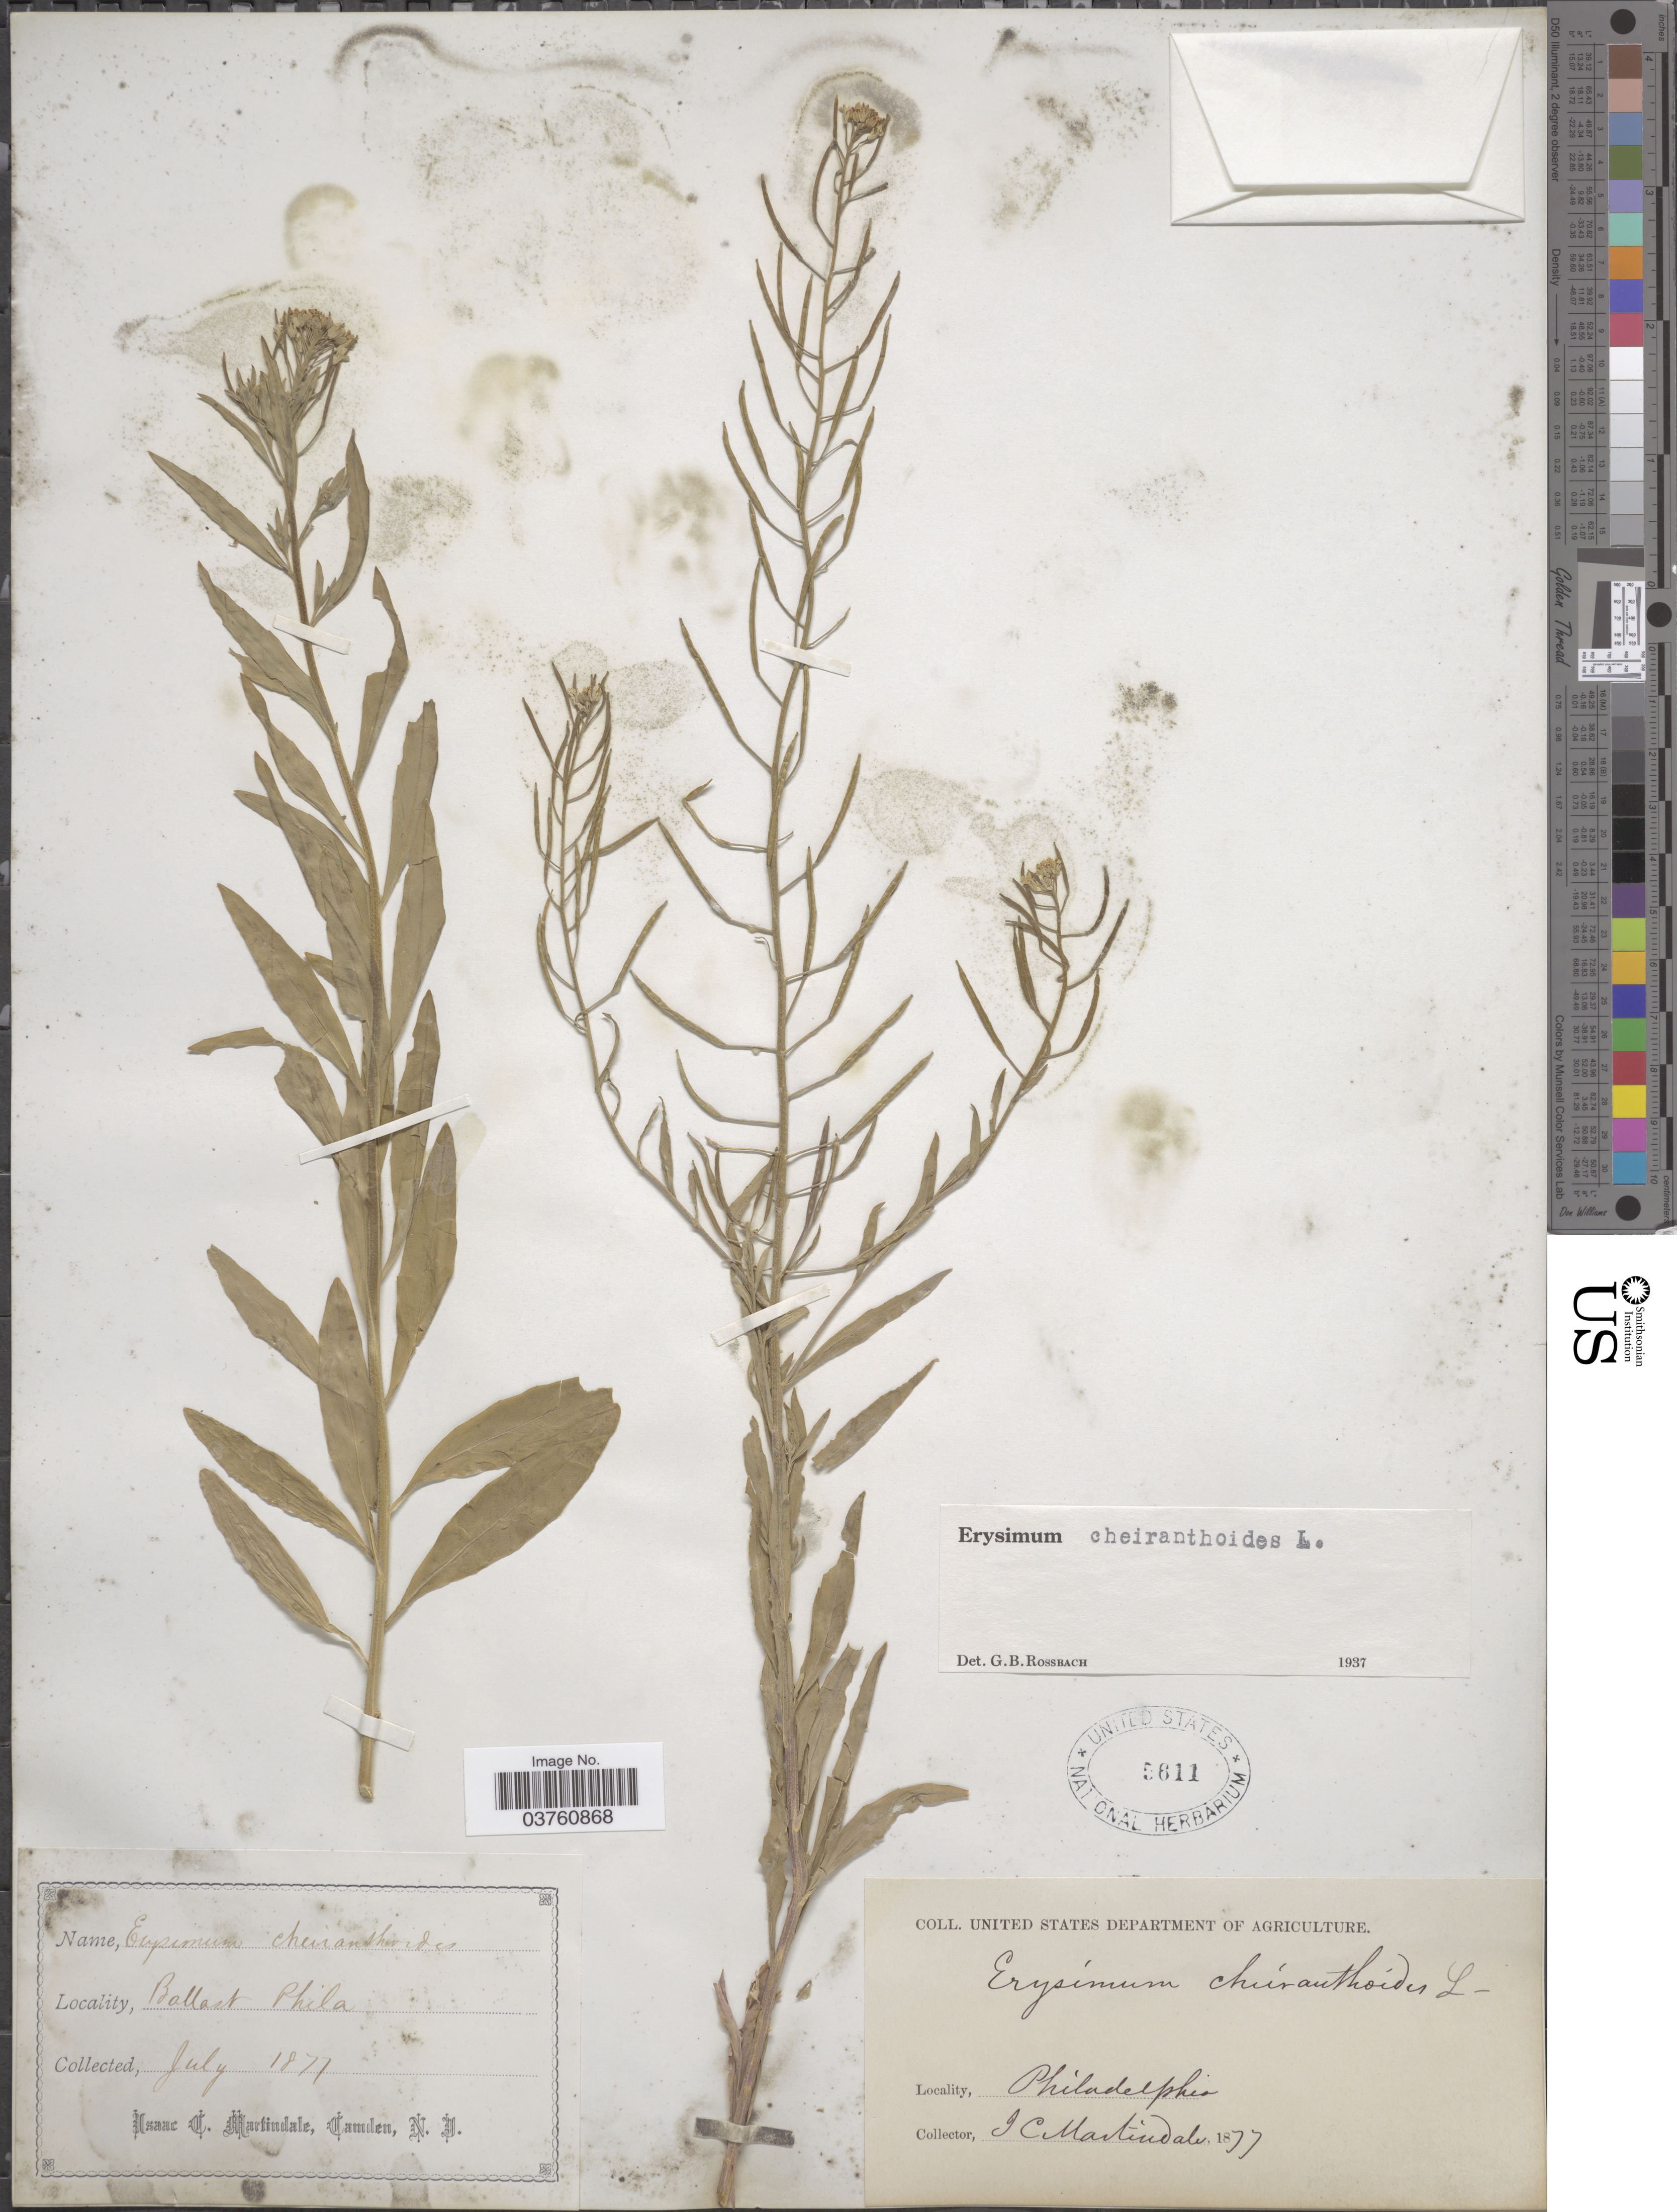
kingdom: Plantae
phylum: Tracheophyta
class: Magnoliopsida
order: Brassicales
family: Brassicaceae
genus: Erysimum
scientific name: Erysimum cheiranthoides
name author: L.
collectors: I. C. Martindale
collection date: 1877-07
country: United States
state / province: Pennsylvania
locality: Philadelphia. Ballast Phila.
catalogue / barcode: US 5611